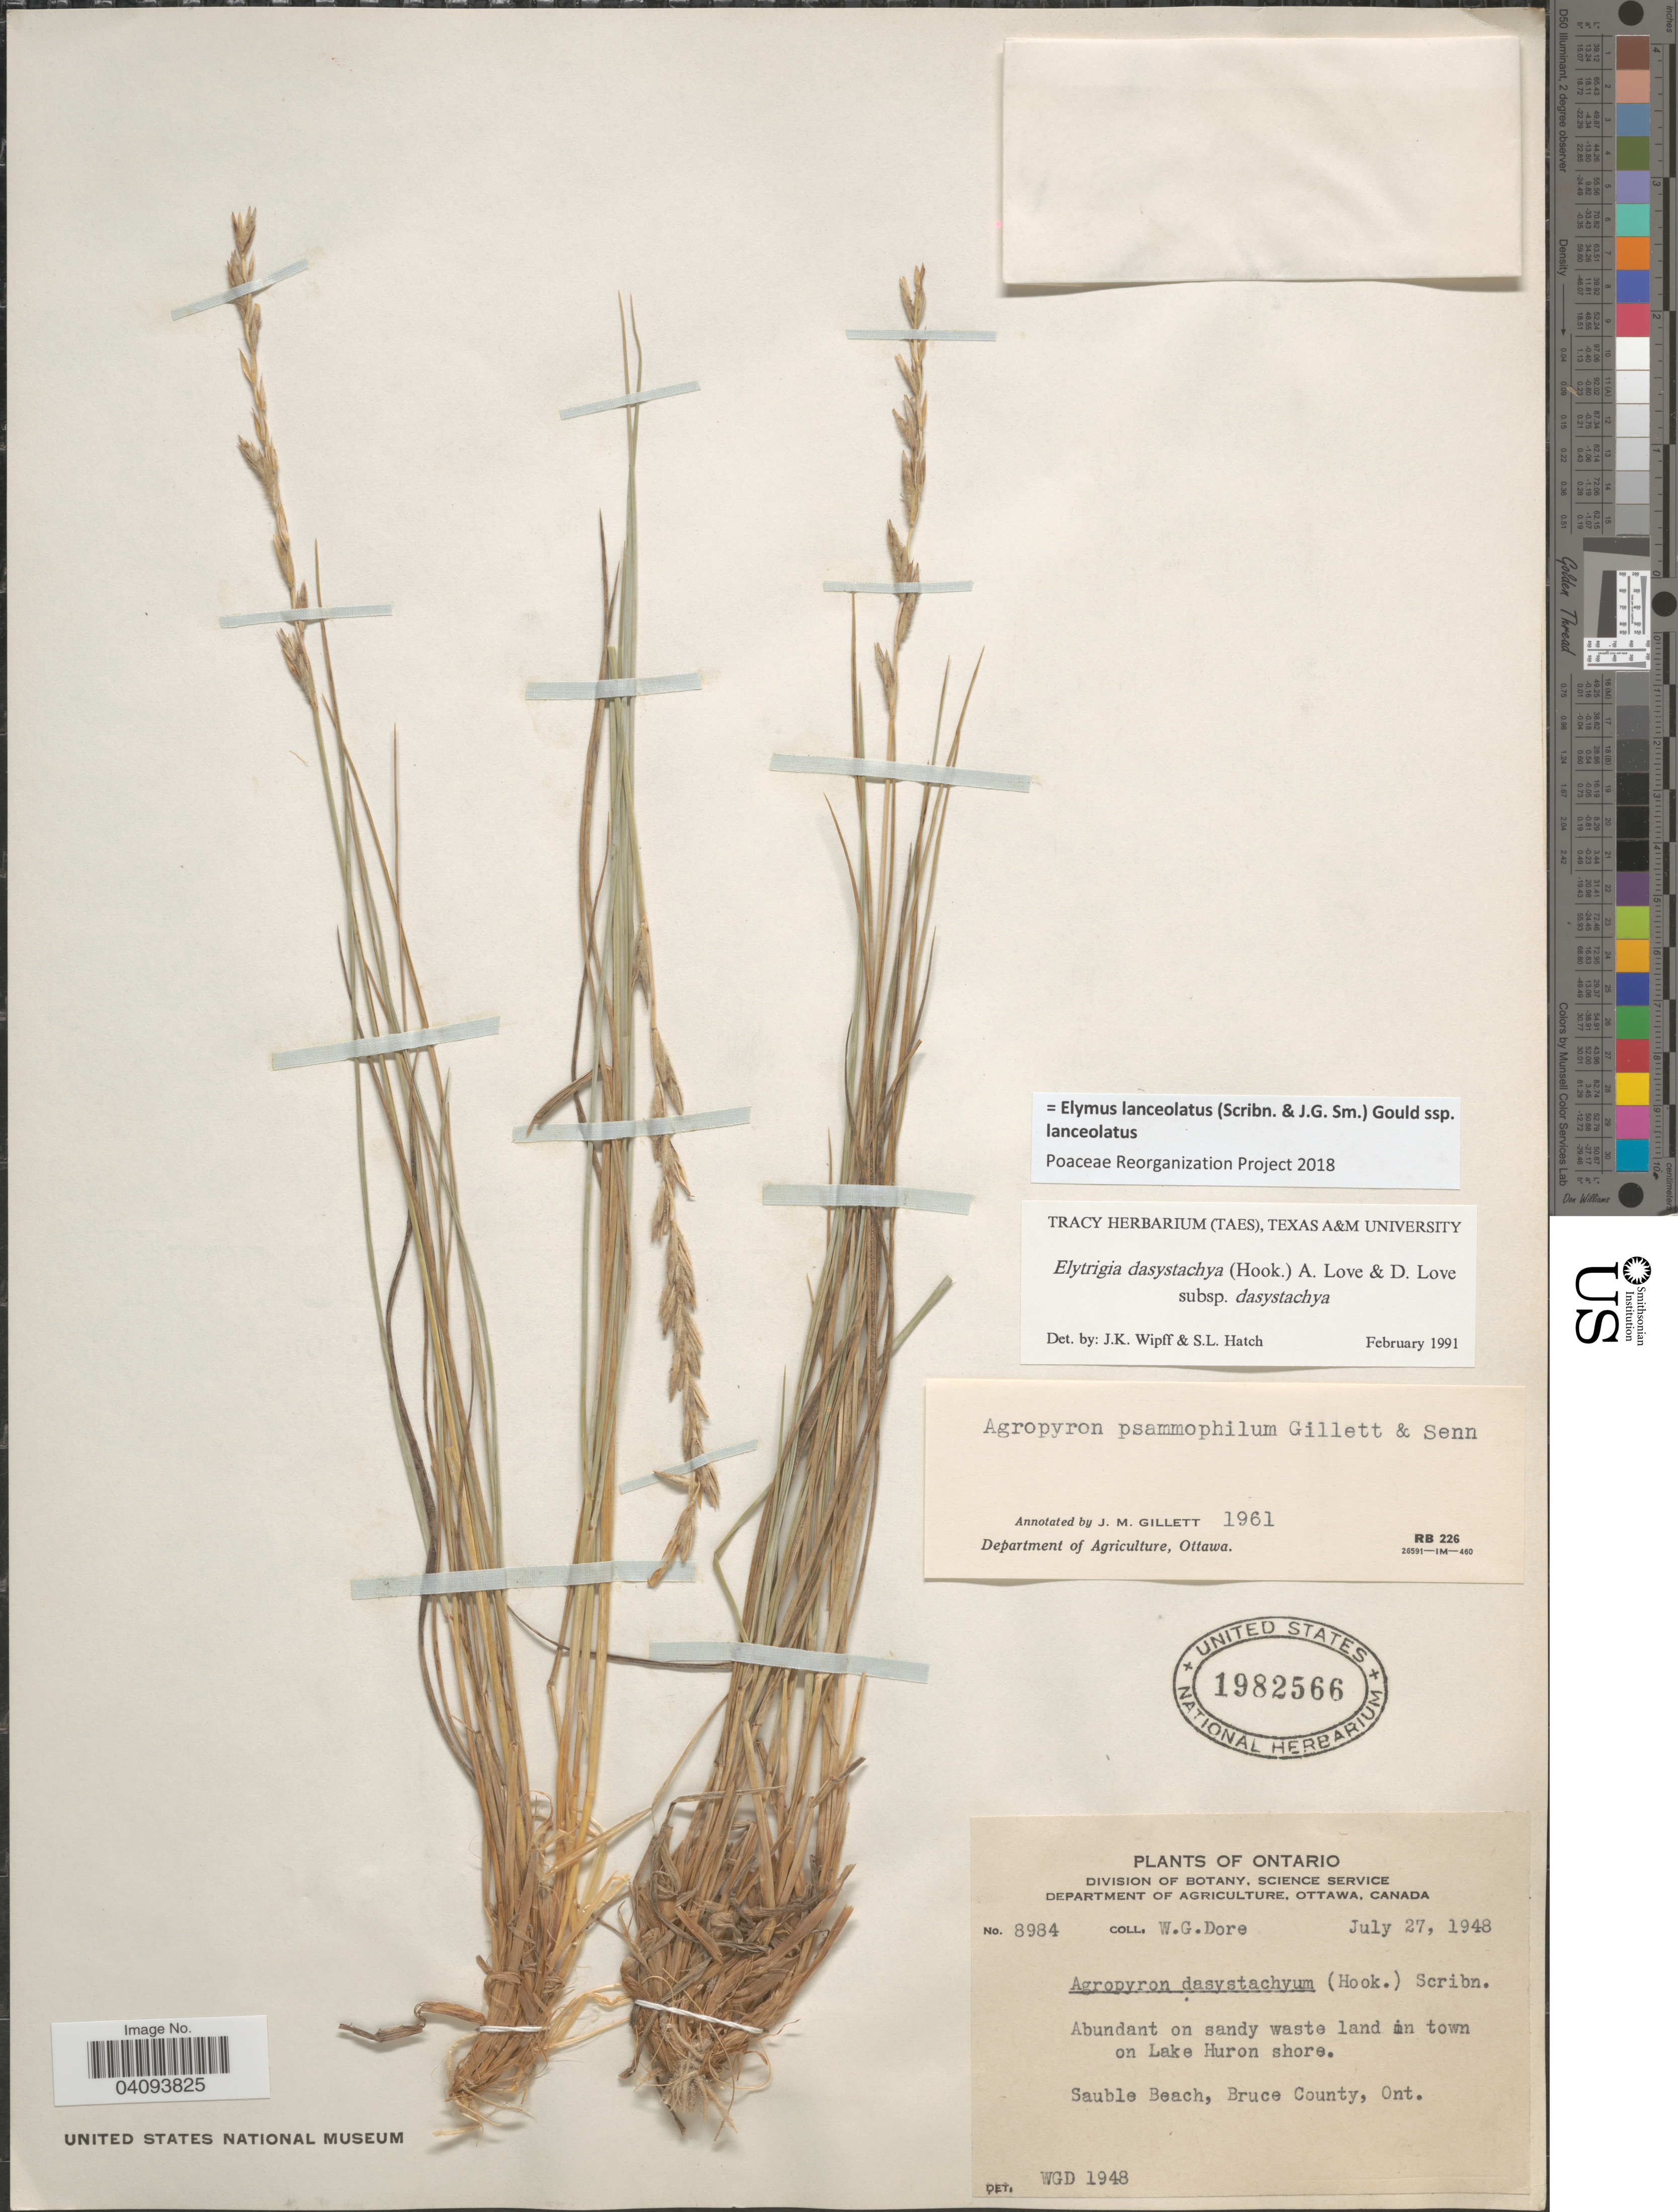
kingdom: Plantae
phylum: Tracheophyta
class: Liliopsida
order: Poales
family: Poaceae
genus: Elymus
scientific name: Elymus lanceolatus subsp. lanceolatus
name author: (Scribn. & J.G. Sm.) Gould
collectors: W. Dore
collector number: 8984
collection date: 1948-07-27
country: Canada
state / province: Ontario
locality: In town on Lake Huron shore. Sauble Beach, Bruce County.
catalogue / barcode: US 1982566